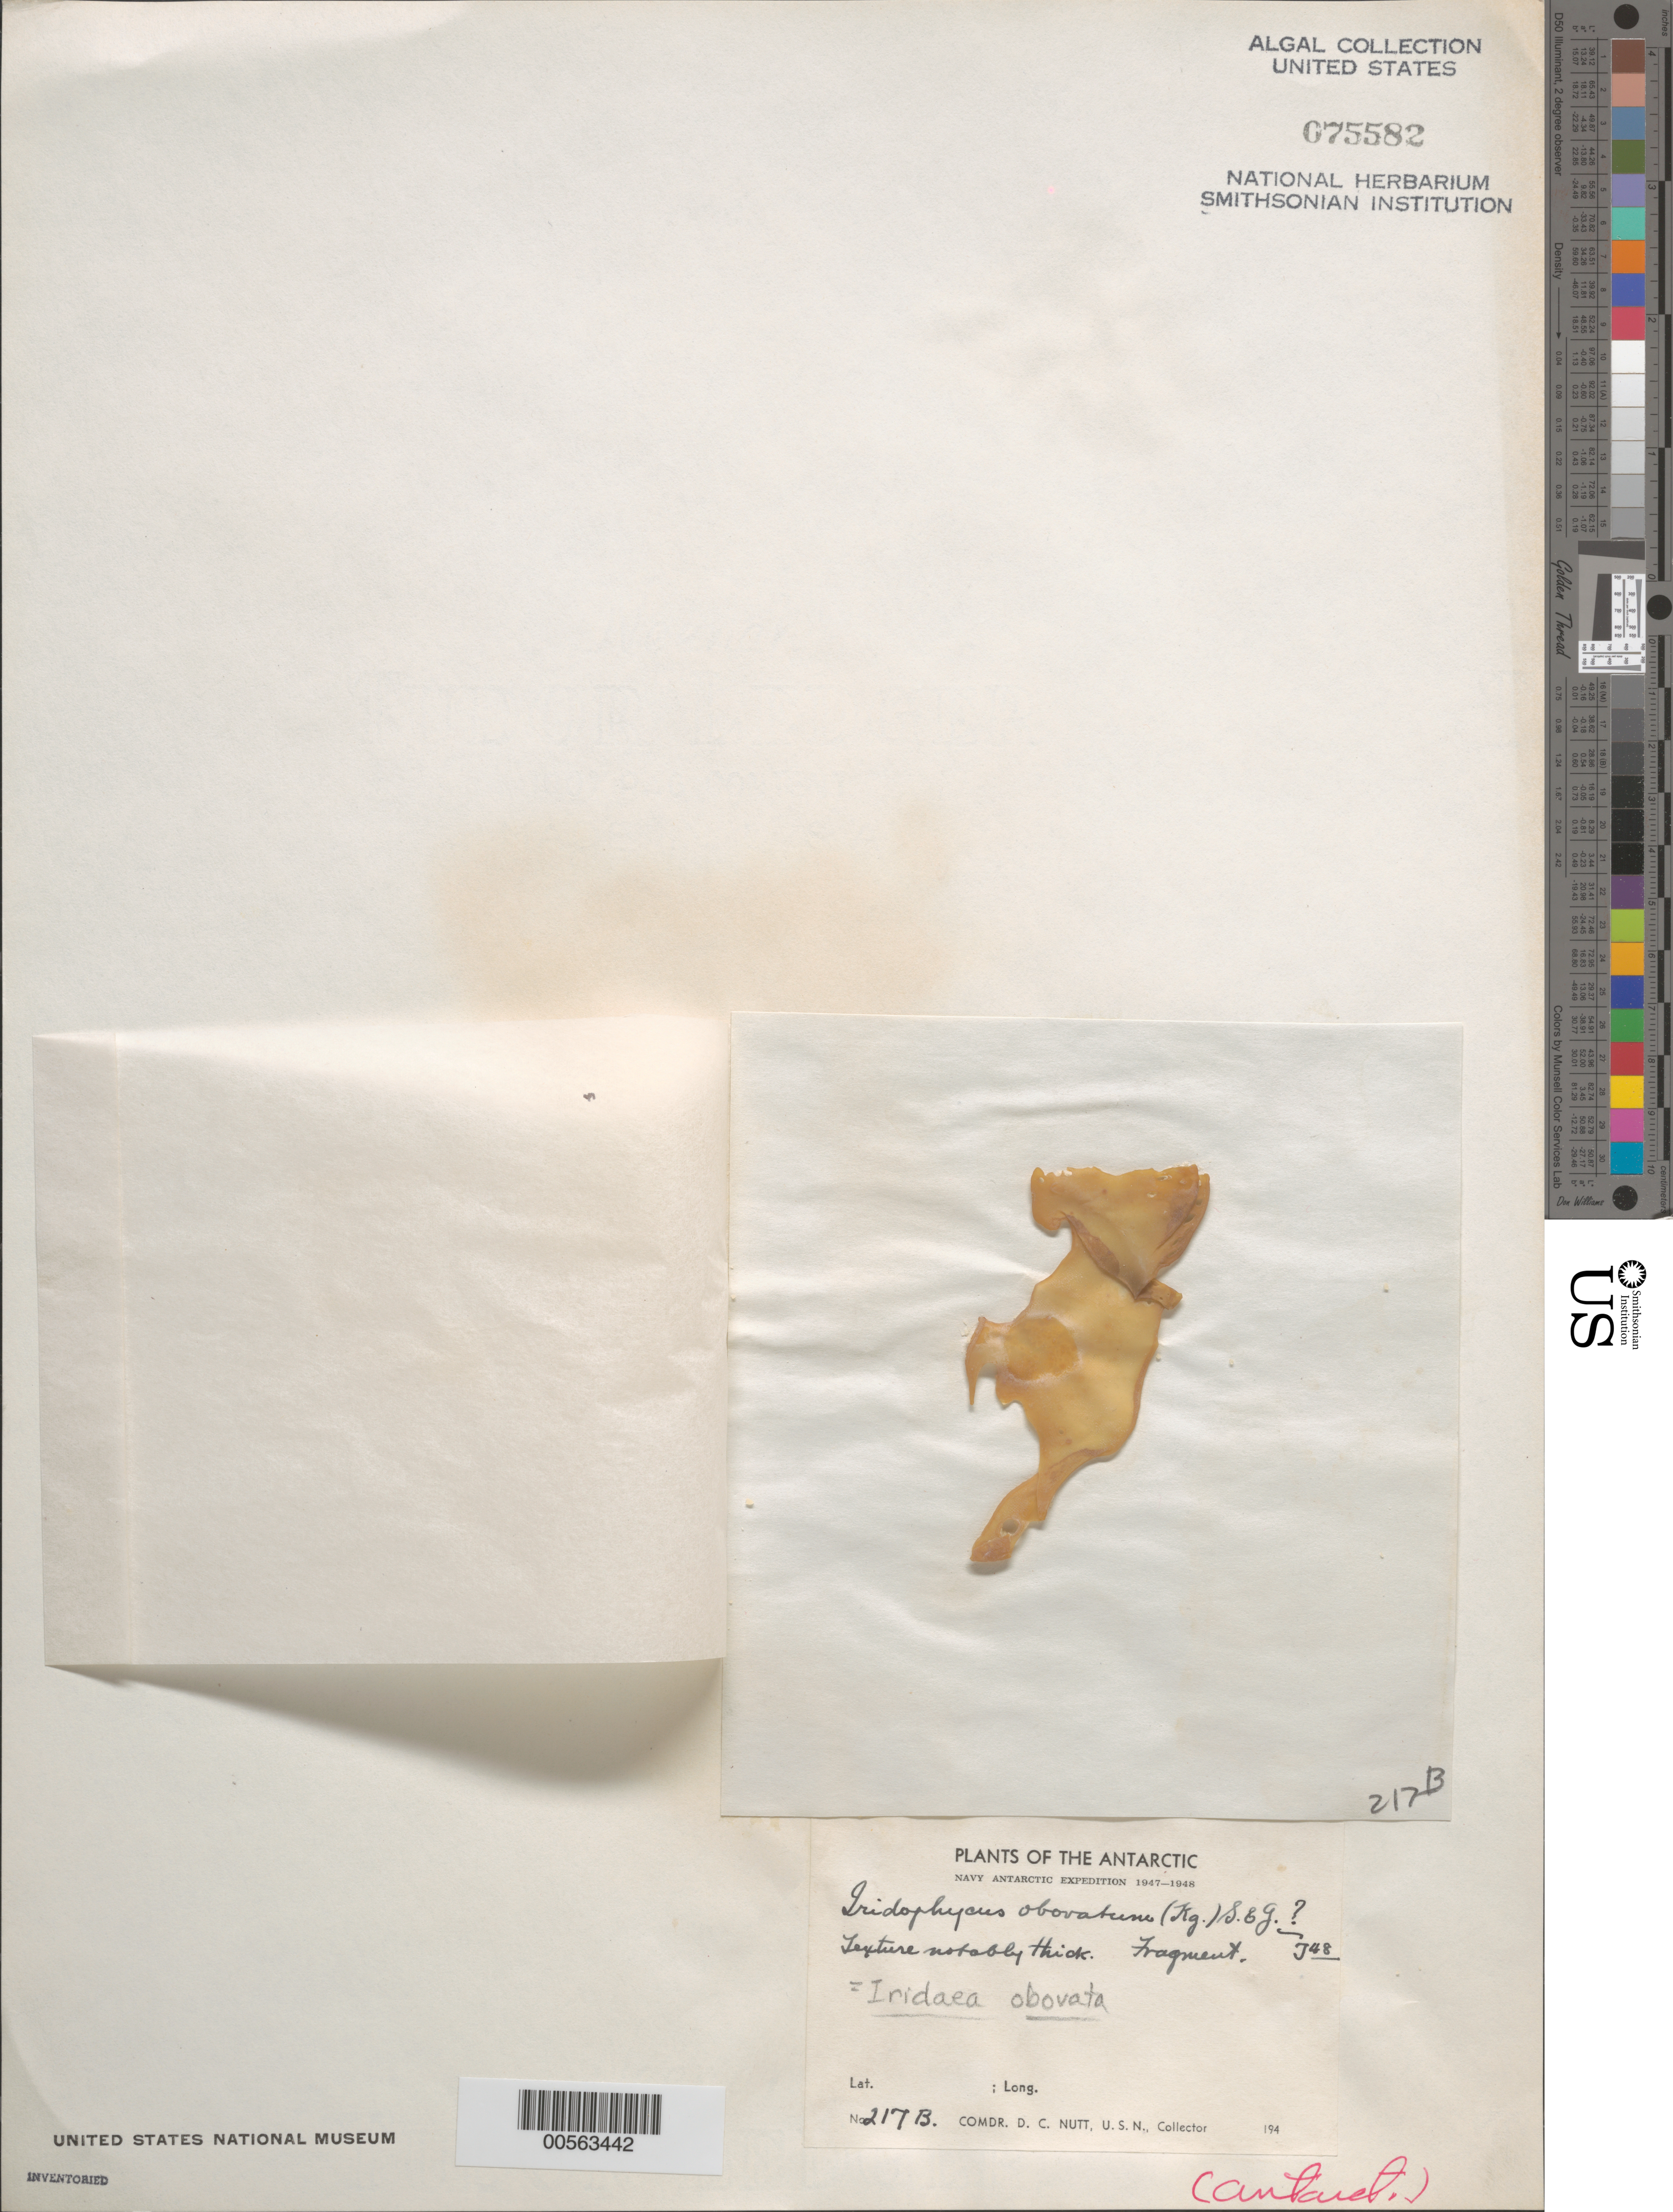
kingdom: Plantae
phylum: Rhodophyta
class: Florideophyceae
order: Gigartinales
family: Gigartinaceae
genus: Iridaea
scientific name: Iridaea cordata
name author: (Turner) Bory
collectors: D. Nutt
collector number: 217b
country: Antarctica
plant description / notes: US Navy Antarctic Expedition, 1947-1948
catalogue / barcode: US 75582